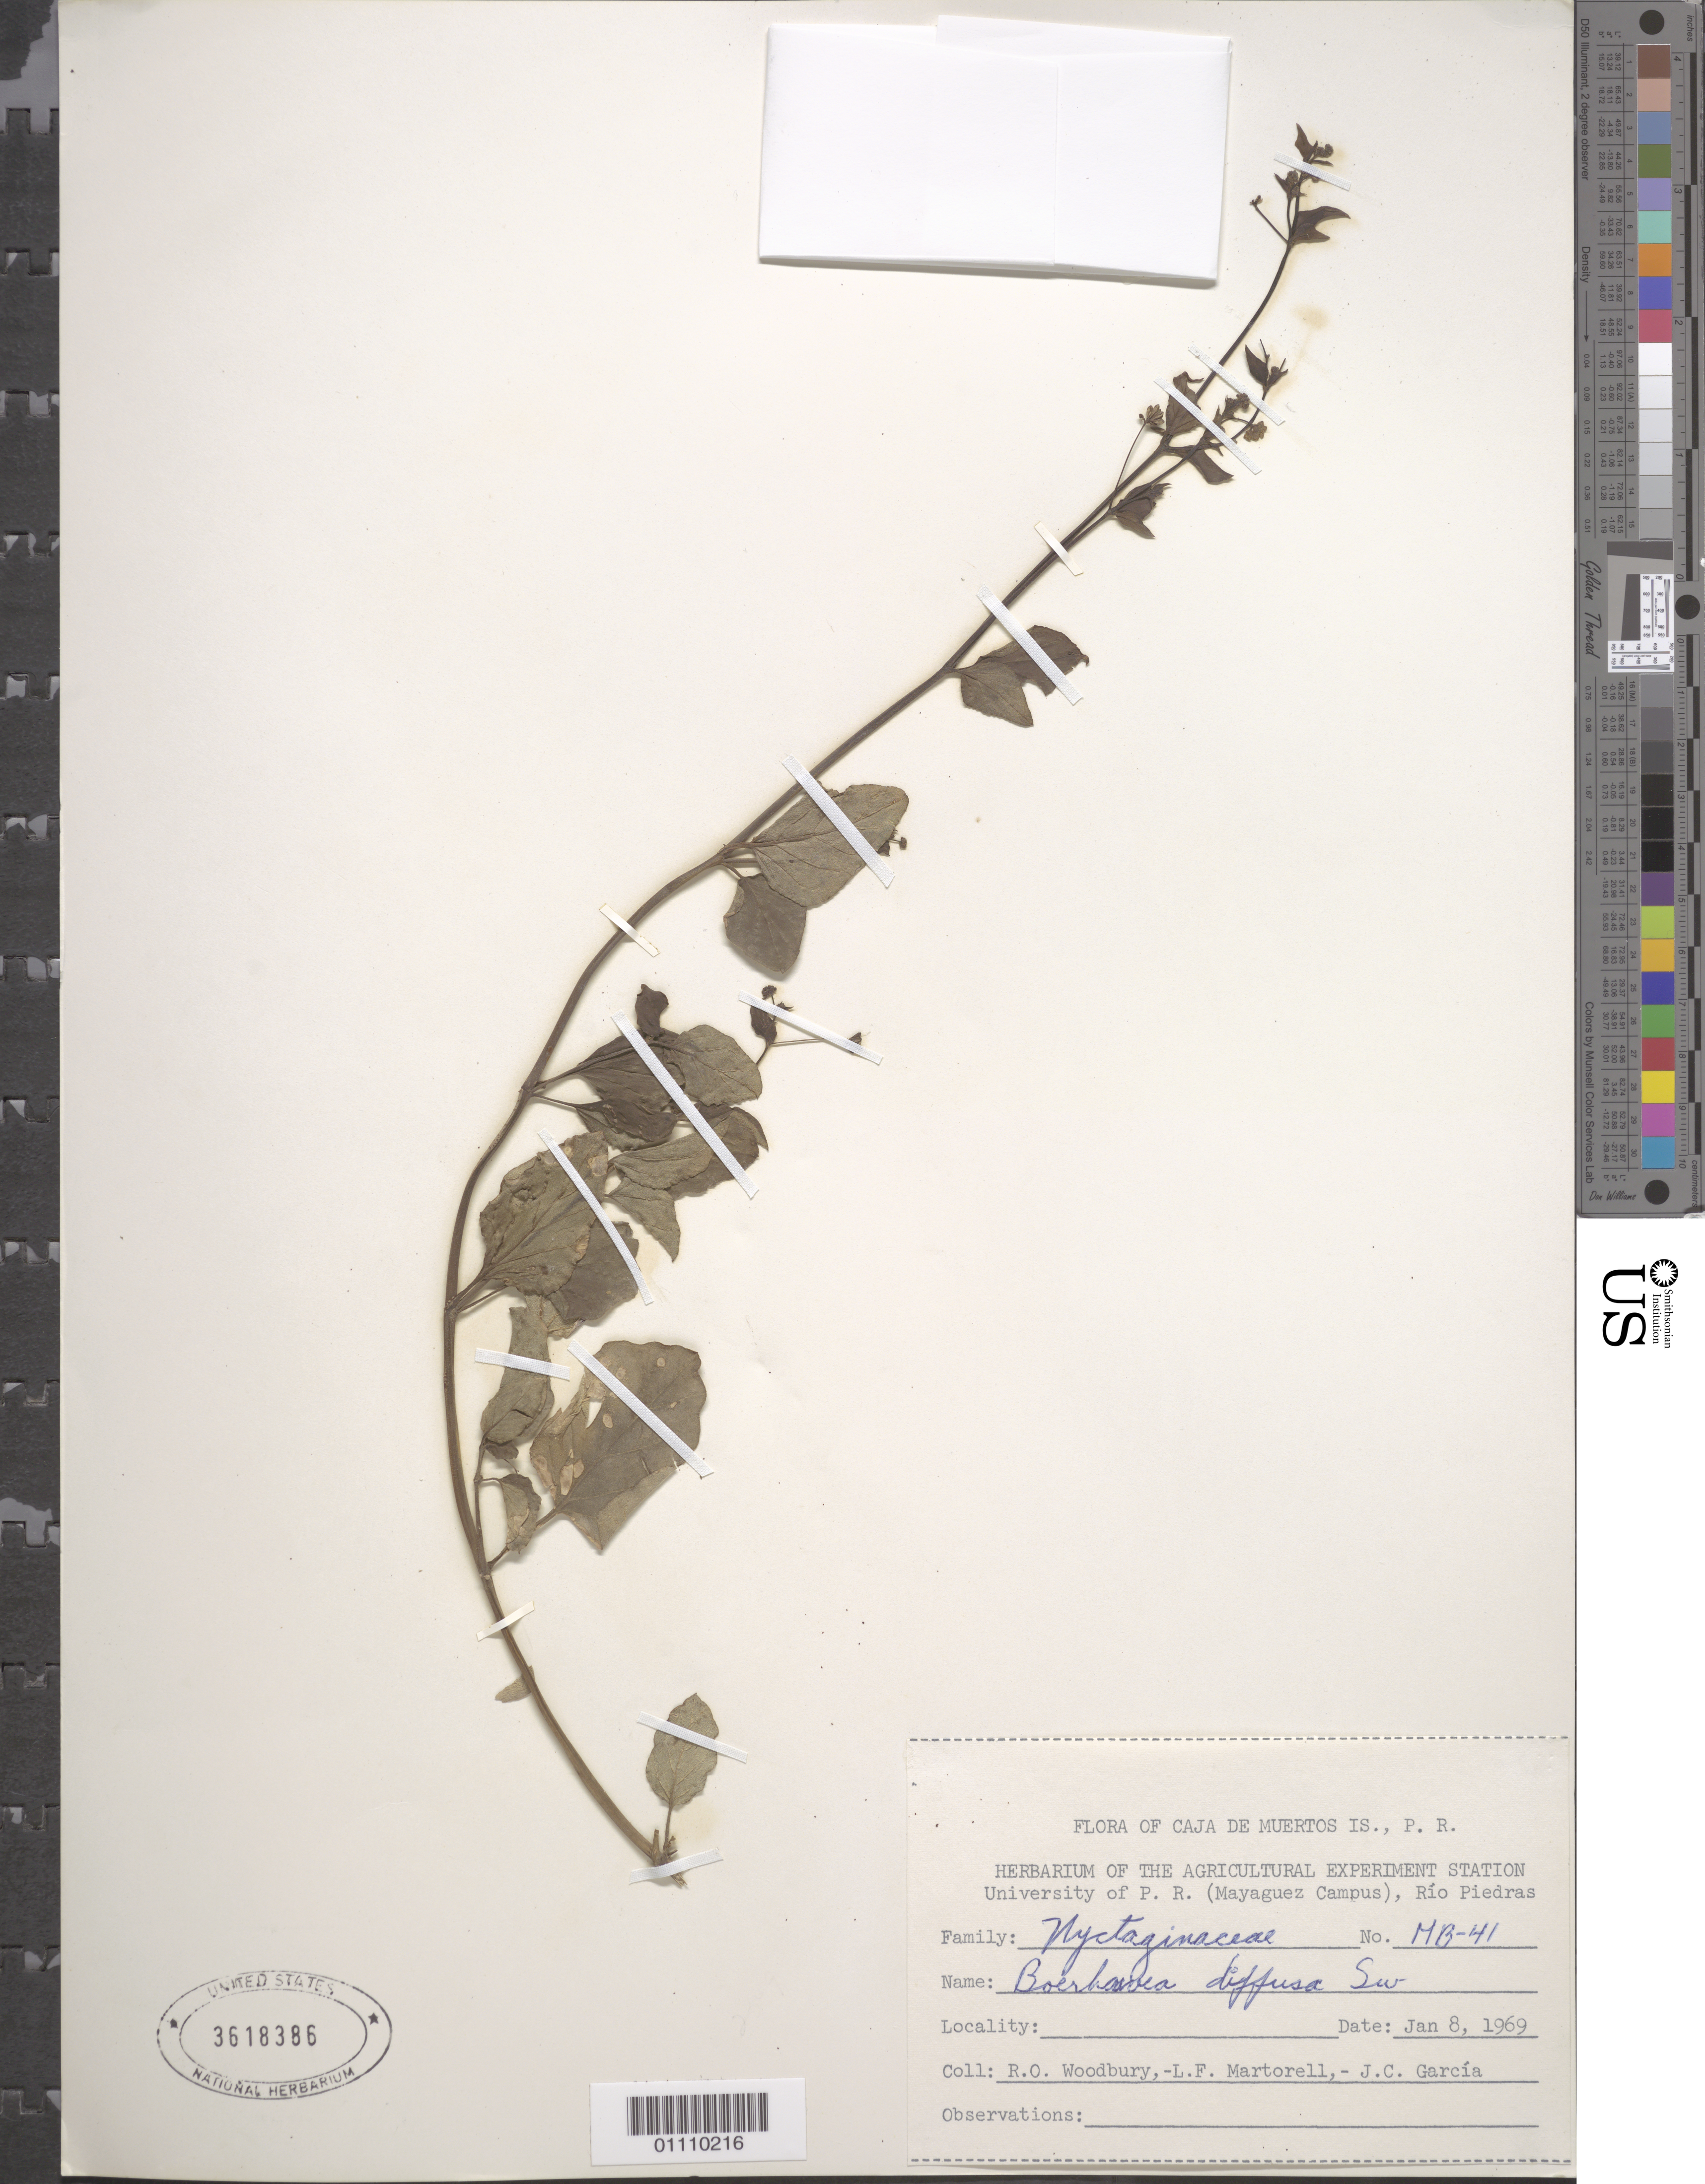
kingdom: Plantae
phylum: Tracheophyta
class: Magnoliopsida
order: Caryophyllales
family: Nyctaginaceae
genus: Boerhavia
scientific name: Boerhavia diffusa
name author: L.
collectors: R. O. Woodbury, L. Martorell & J. García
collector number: MB-41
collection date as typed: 08 Jan 1969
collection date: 1969-01-08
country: Puerto Rico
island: Caja de Muertos I.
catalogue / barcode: US 3618386